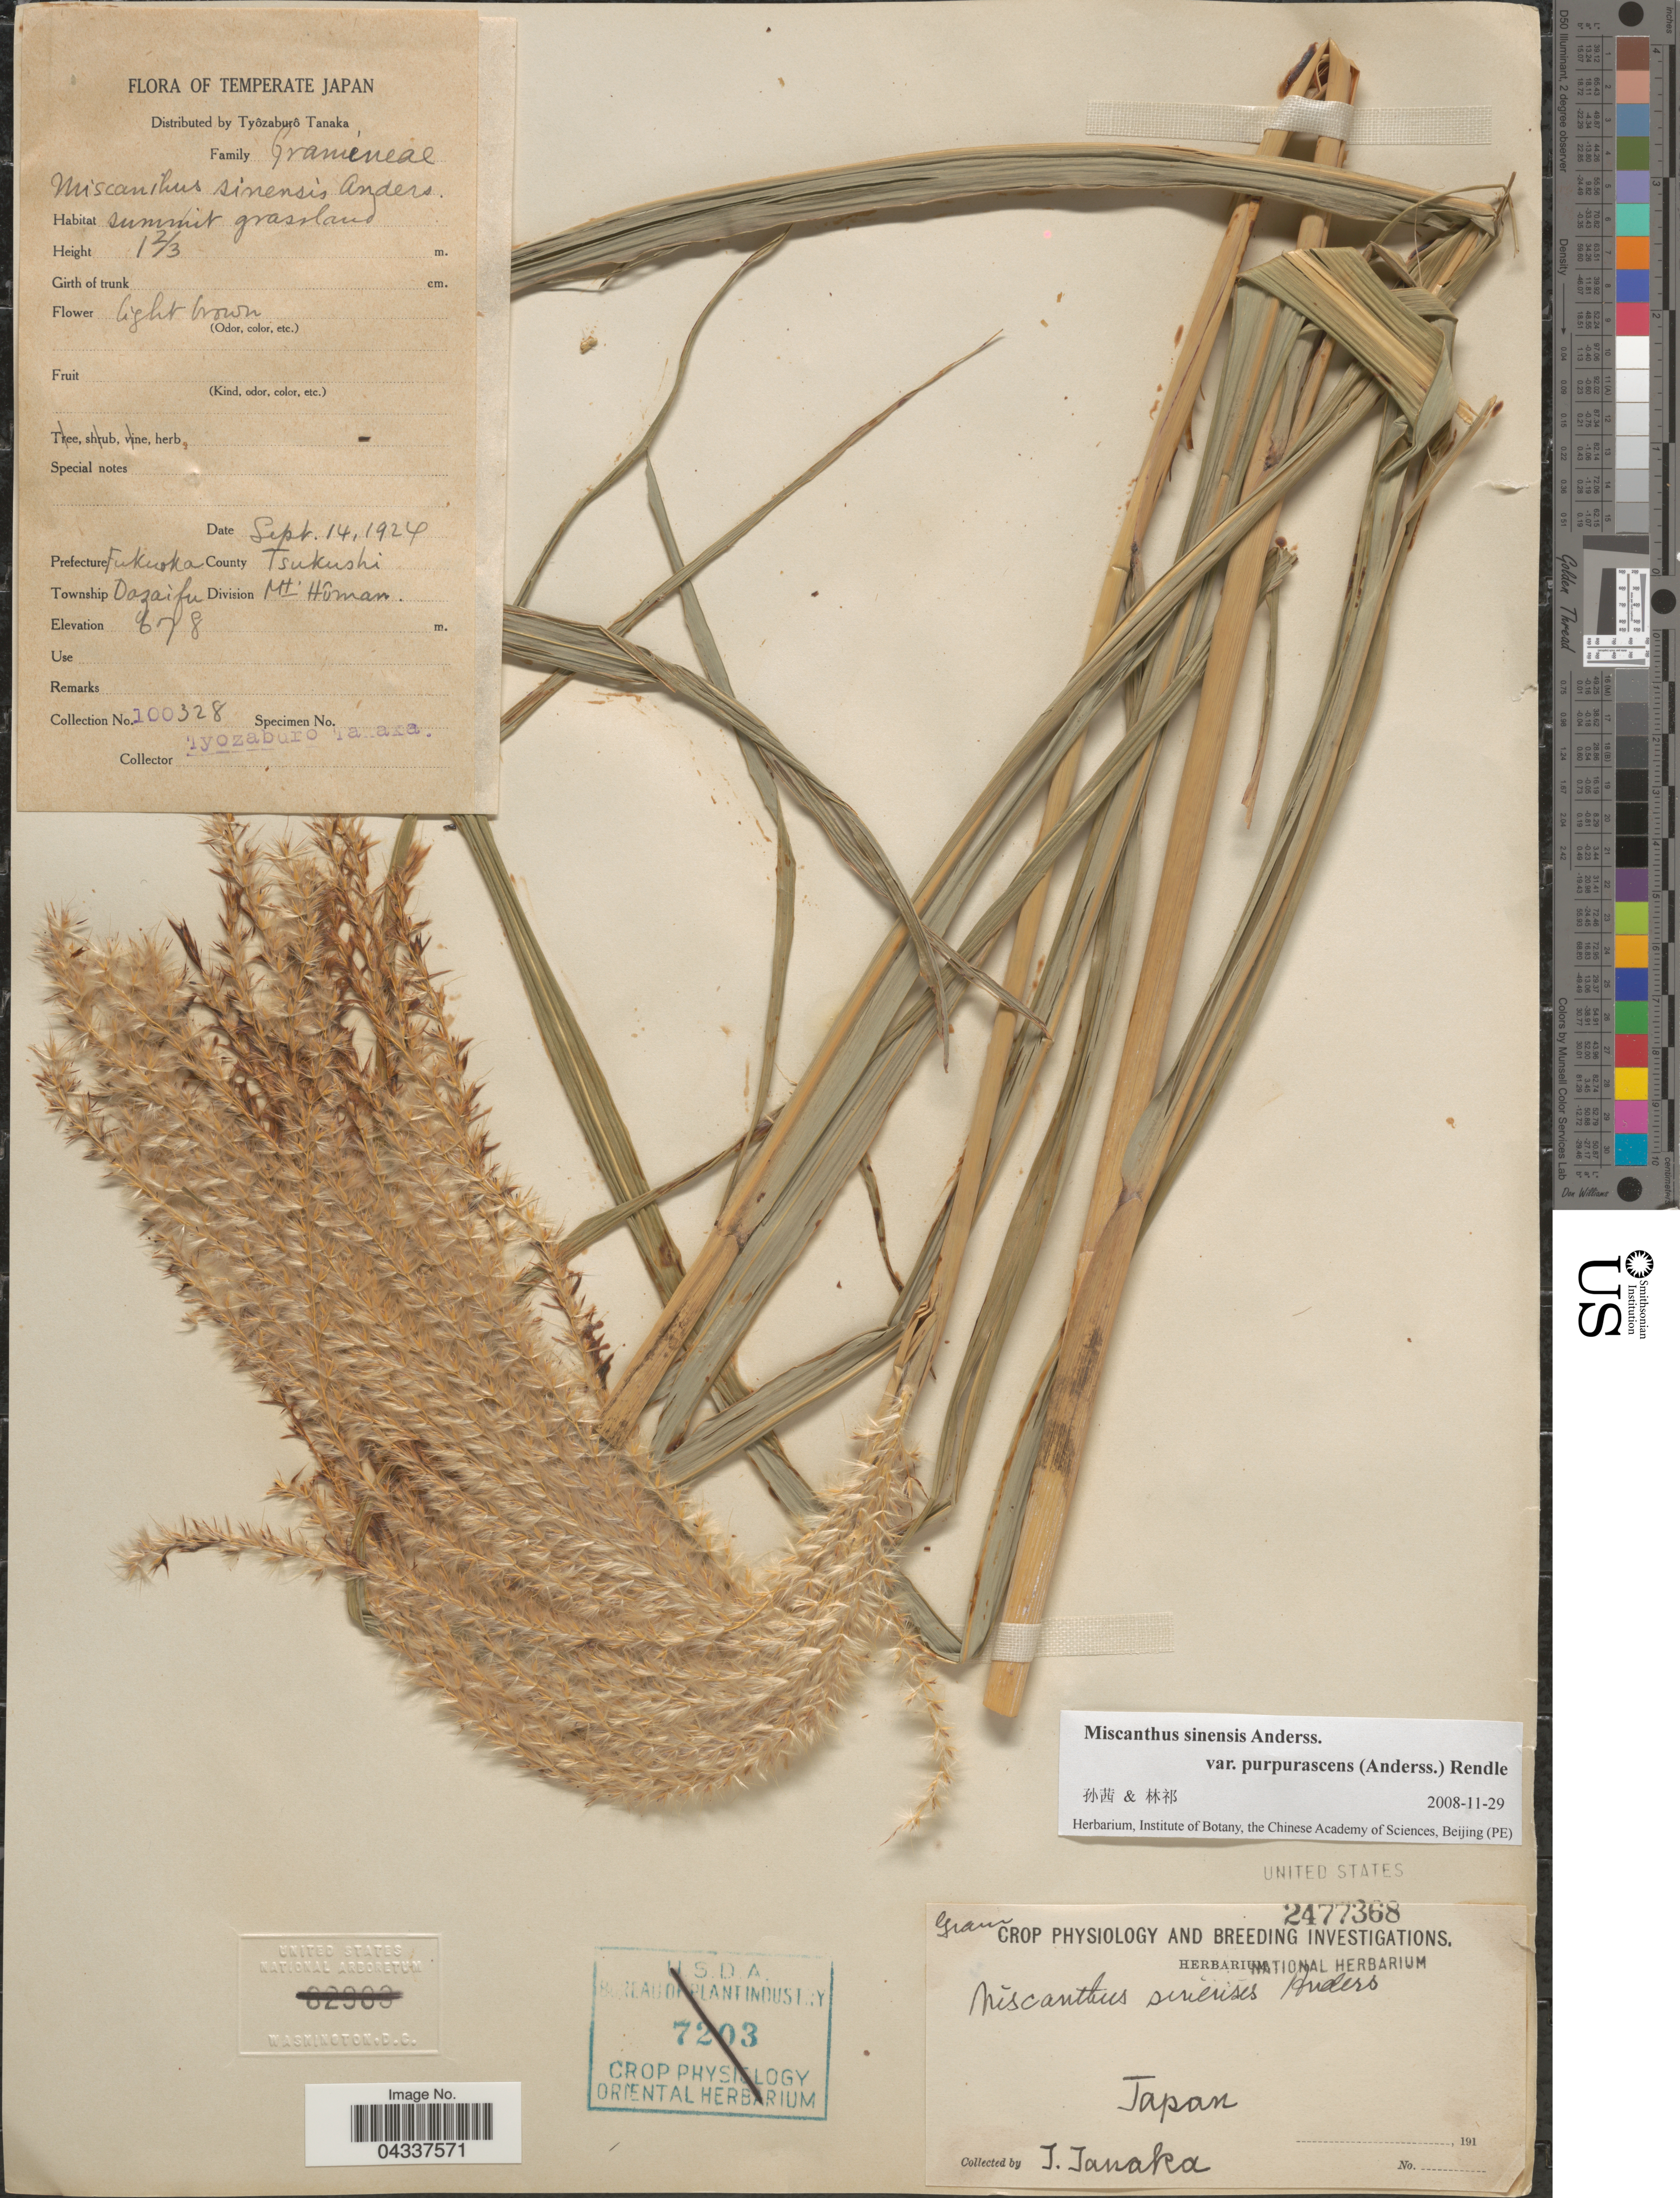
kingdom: Plantae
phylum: Tracheophyta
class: Liliopsida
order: Poales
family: Poaceae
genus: Miscanthus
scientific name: Miscanthus sinensis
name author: Andersson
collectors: T. Tanaka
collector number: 100328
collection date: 1924-09-14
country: Japan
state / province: Hukuoka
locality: Temperate Japan. Prefecture Fukuoka. County Tsukushi. Township Dazaifu. Division Mt. Hôman.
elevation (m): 678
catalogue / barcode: US 2477368